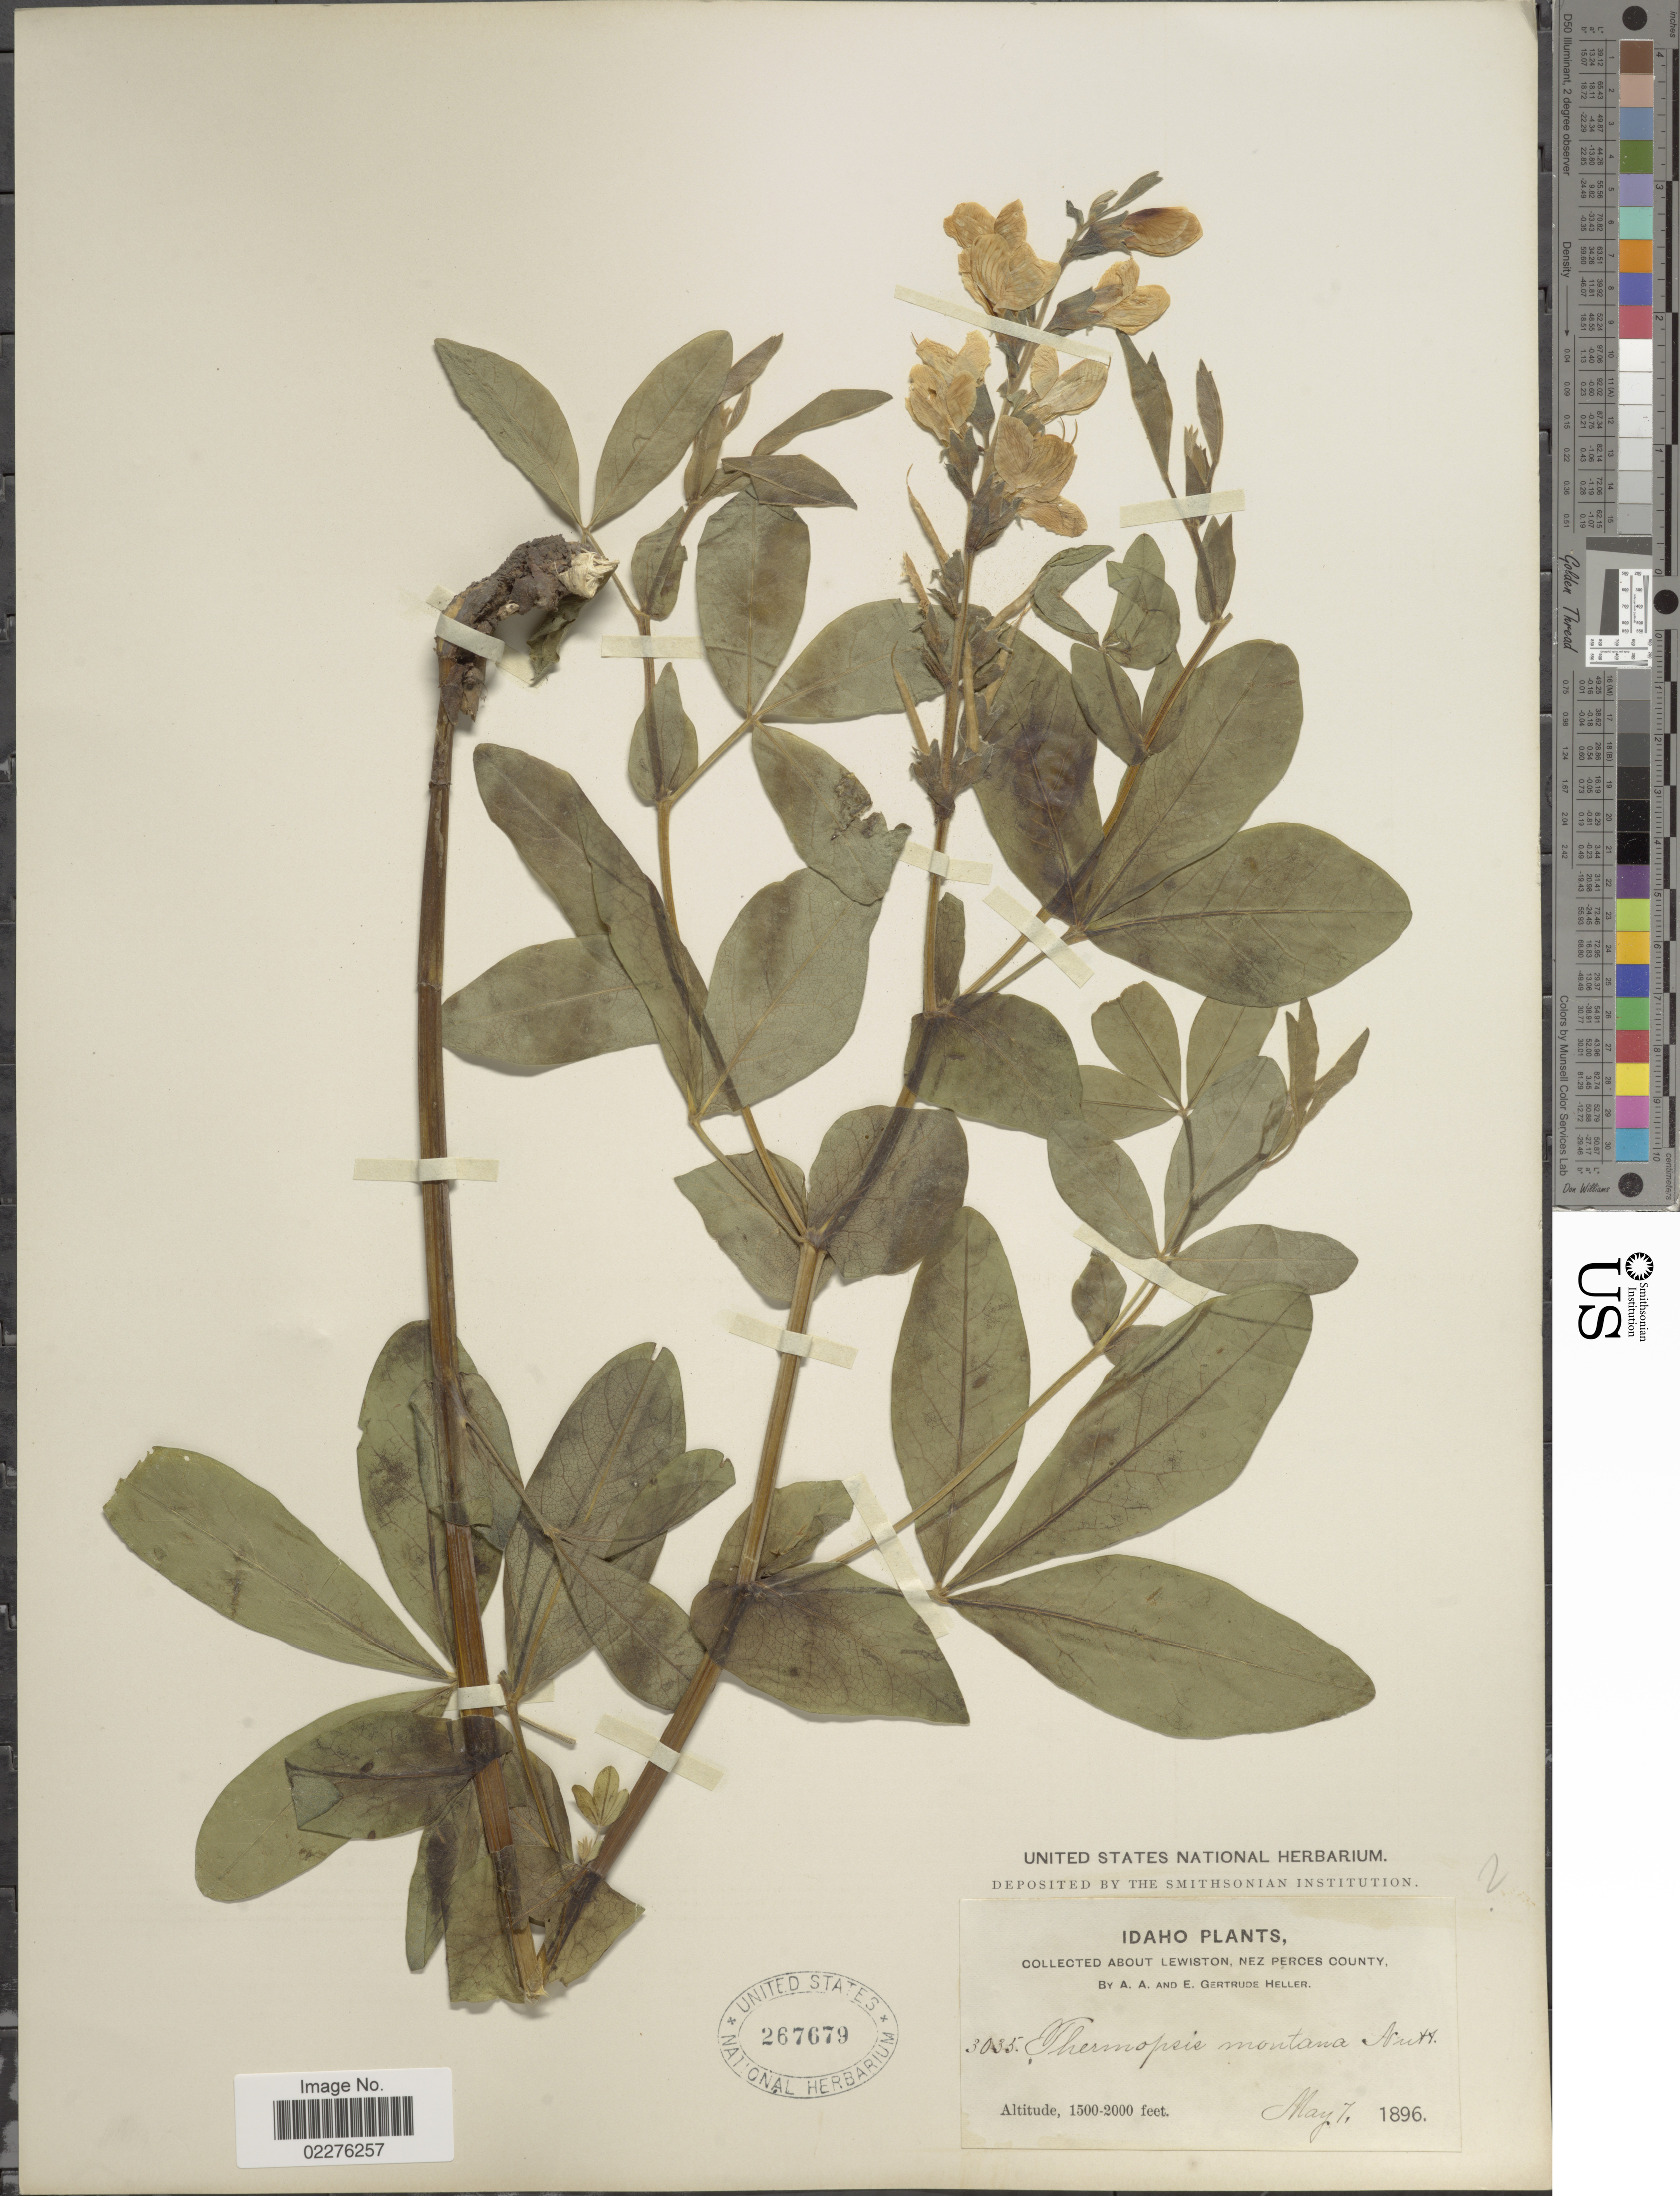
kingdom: Plantae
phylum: Tracheophyta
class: Magnoliopsida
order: Fabales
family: Fabaceae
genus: Thermopsis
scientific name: Thermopsis montana var. ovata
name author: (B.L. Rob. ex Piper) H. St. John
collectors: A. A. Heller & E. G. Heller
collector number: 3035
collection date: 1896-05-07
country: United States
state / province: Idaho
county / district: Nez Perce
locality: About Lewiston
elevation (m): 457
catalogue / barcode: US 267679